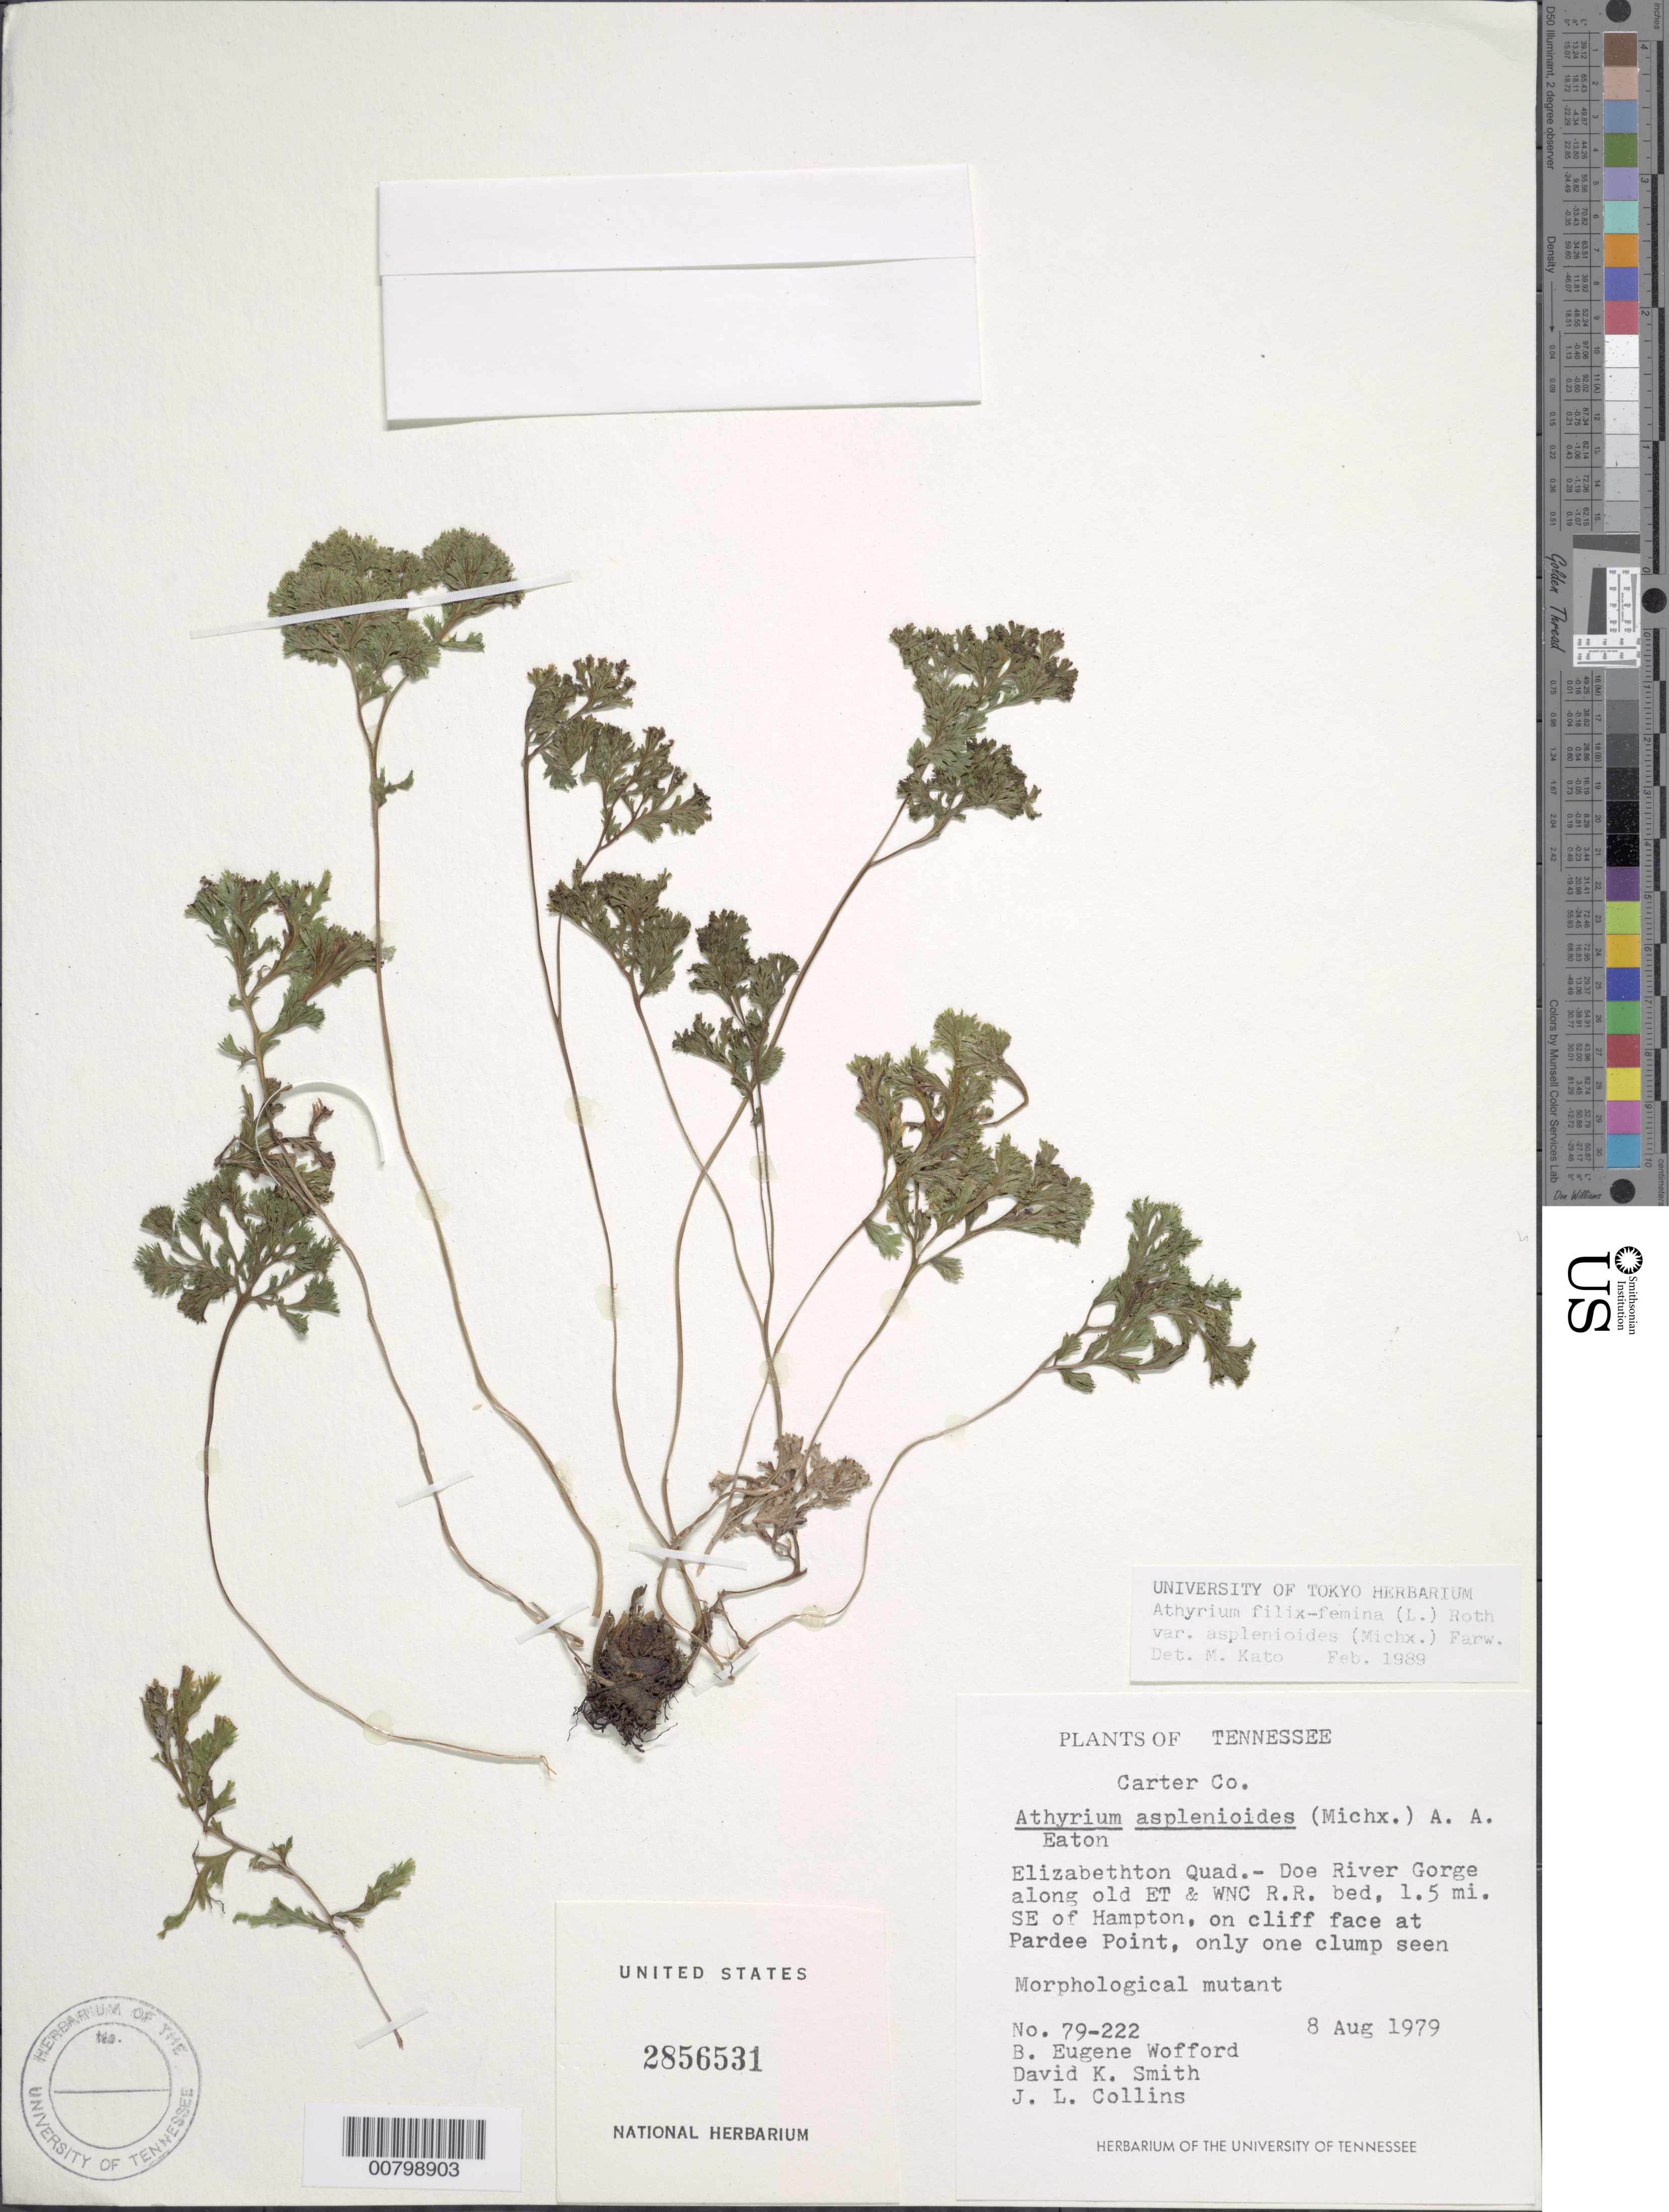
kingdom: Plantae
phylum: Tracheophyta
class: Polypodiopsida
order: Polypodiales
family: Athyriaceae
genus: Athyrium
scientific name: Athyrium filix-femina subsp. asplenioides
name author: (Michx.) Hultén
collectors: B. Wofford, D. K. Smith & J. L. Collins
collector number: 79-222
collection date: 1979-08-08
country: United States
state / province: Tennessee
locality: Elizabeth Quad.- Doe River Gorge along old ET & WNC R.R. bed, 1.5 mi. SE of Hampton, on cliff face at Pardee Point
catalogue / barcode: US 2856531